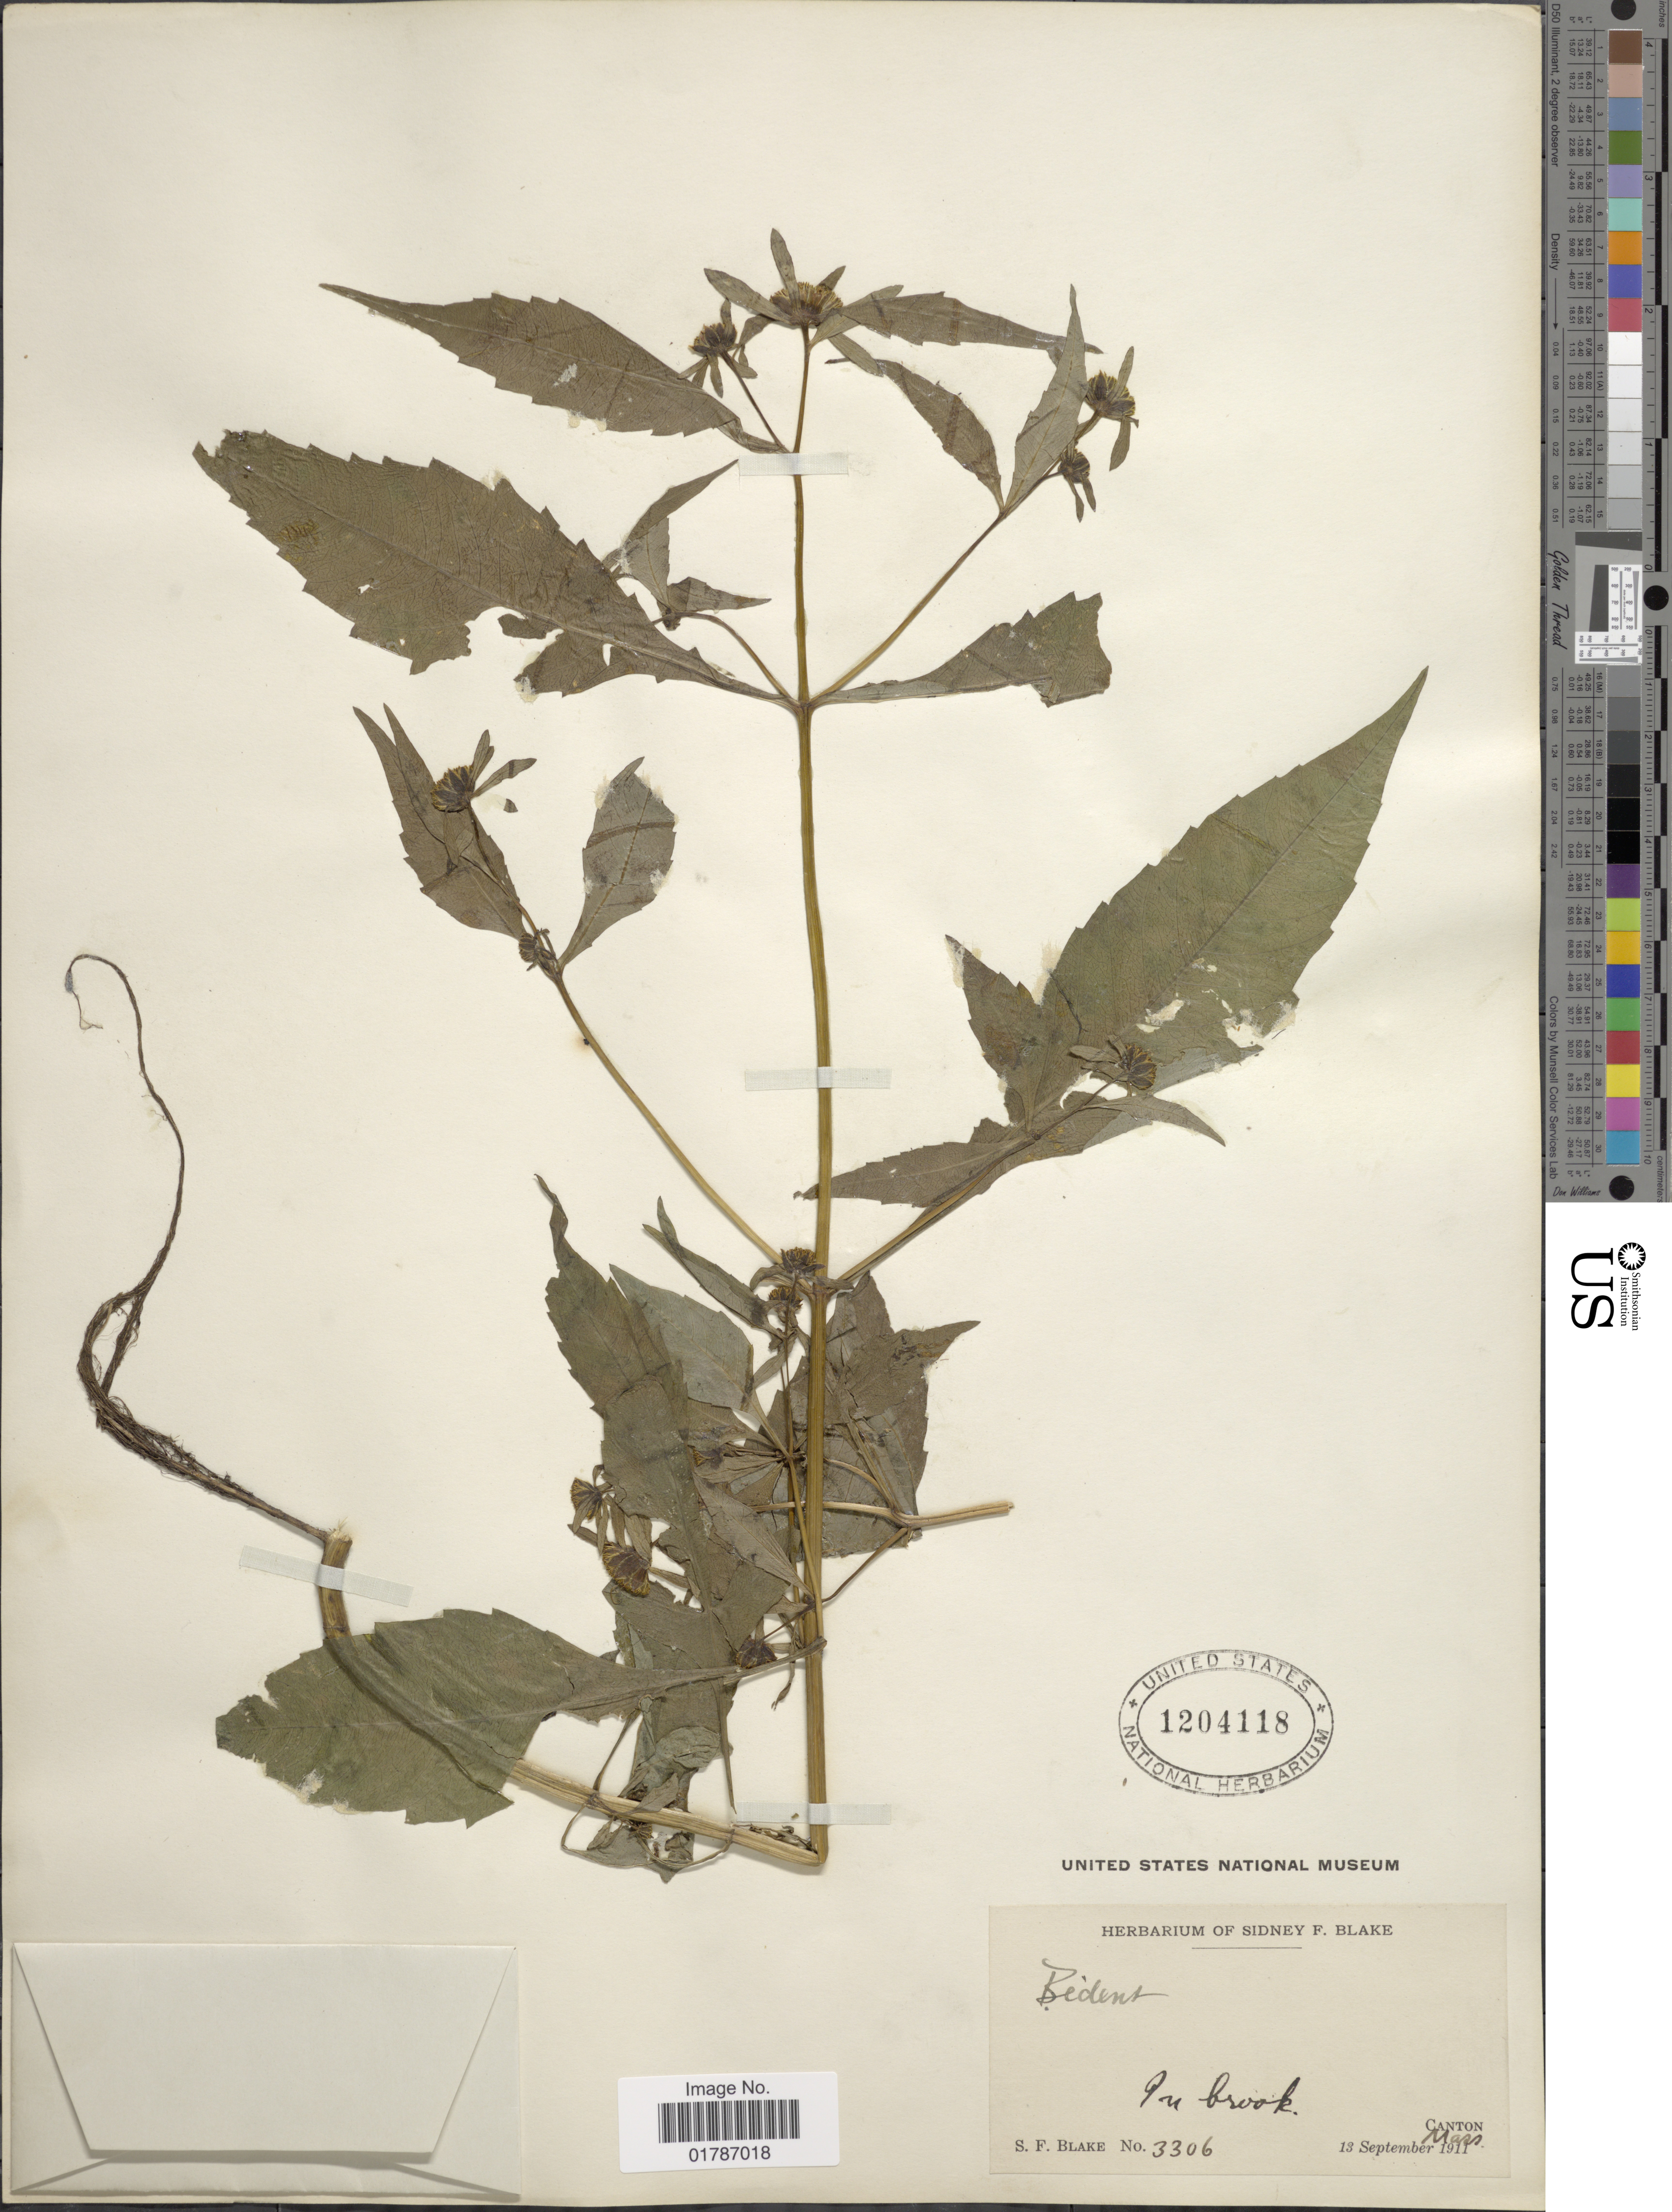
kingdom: Plantae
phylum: Tracheophyta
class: Magnoliopsida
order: Asterales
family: Asteraceae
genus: Bidens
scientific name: Bidens sp.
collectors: S. Blake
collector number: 3306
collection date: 1911-09-13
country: United States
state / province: Massachusetts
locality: In brook, Canton, Mass.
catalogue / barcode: US 1204118